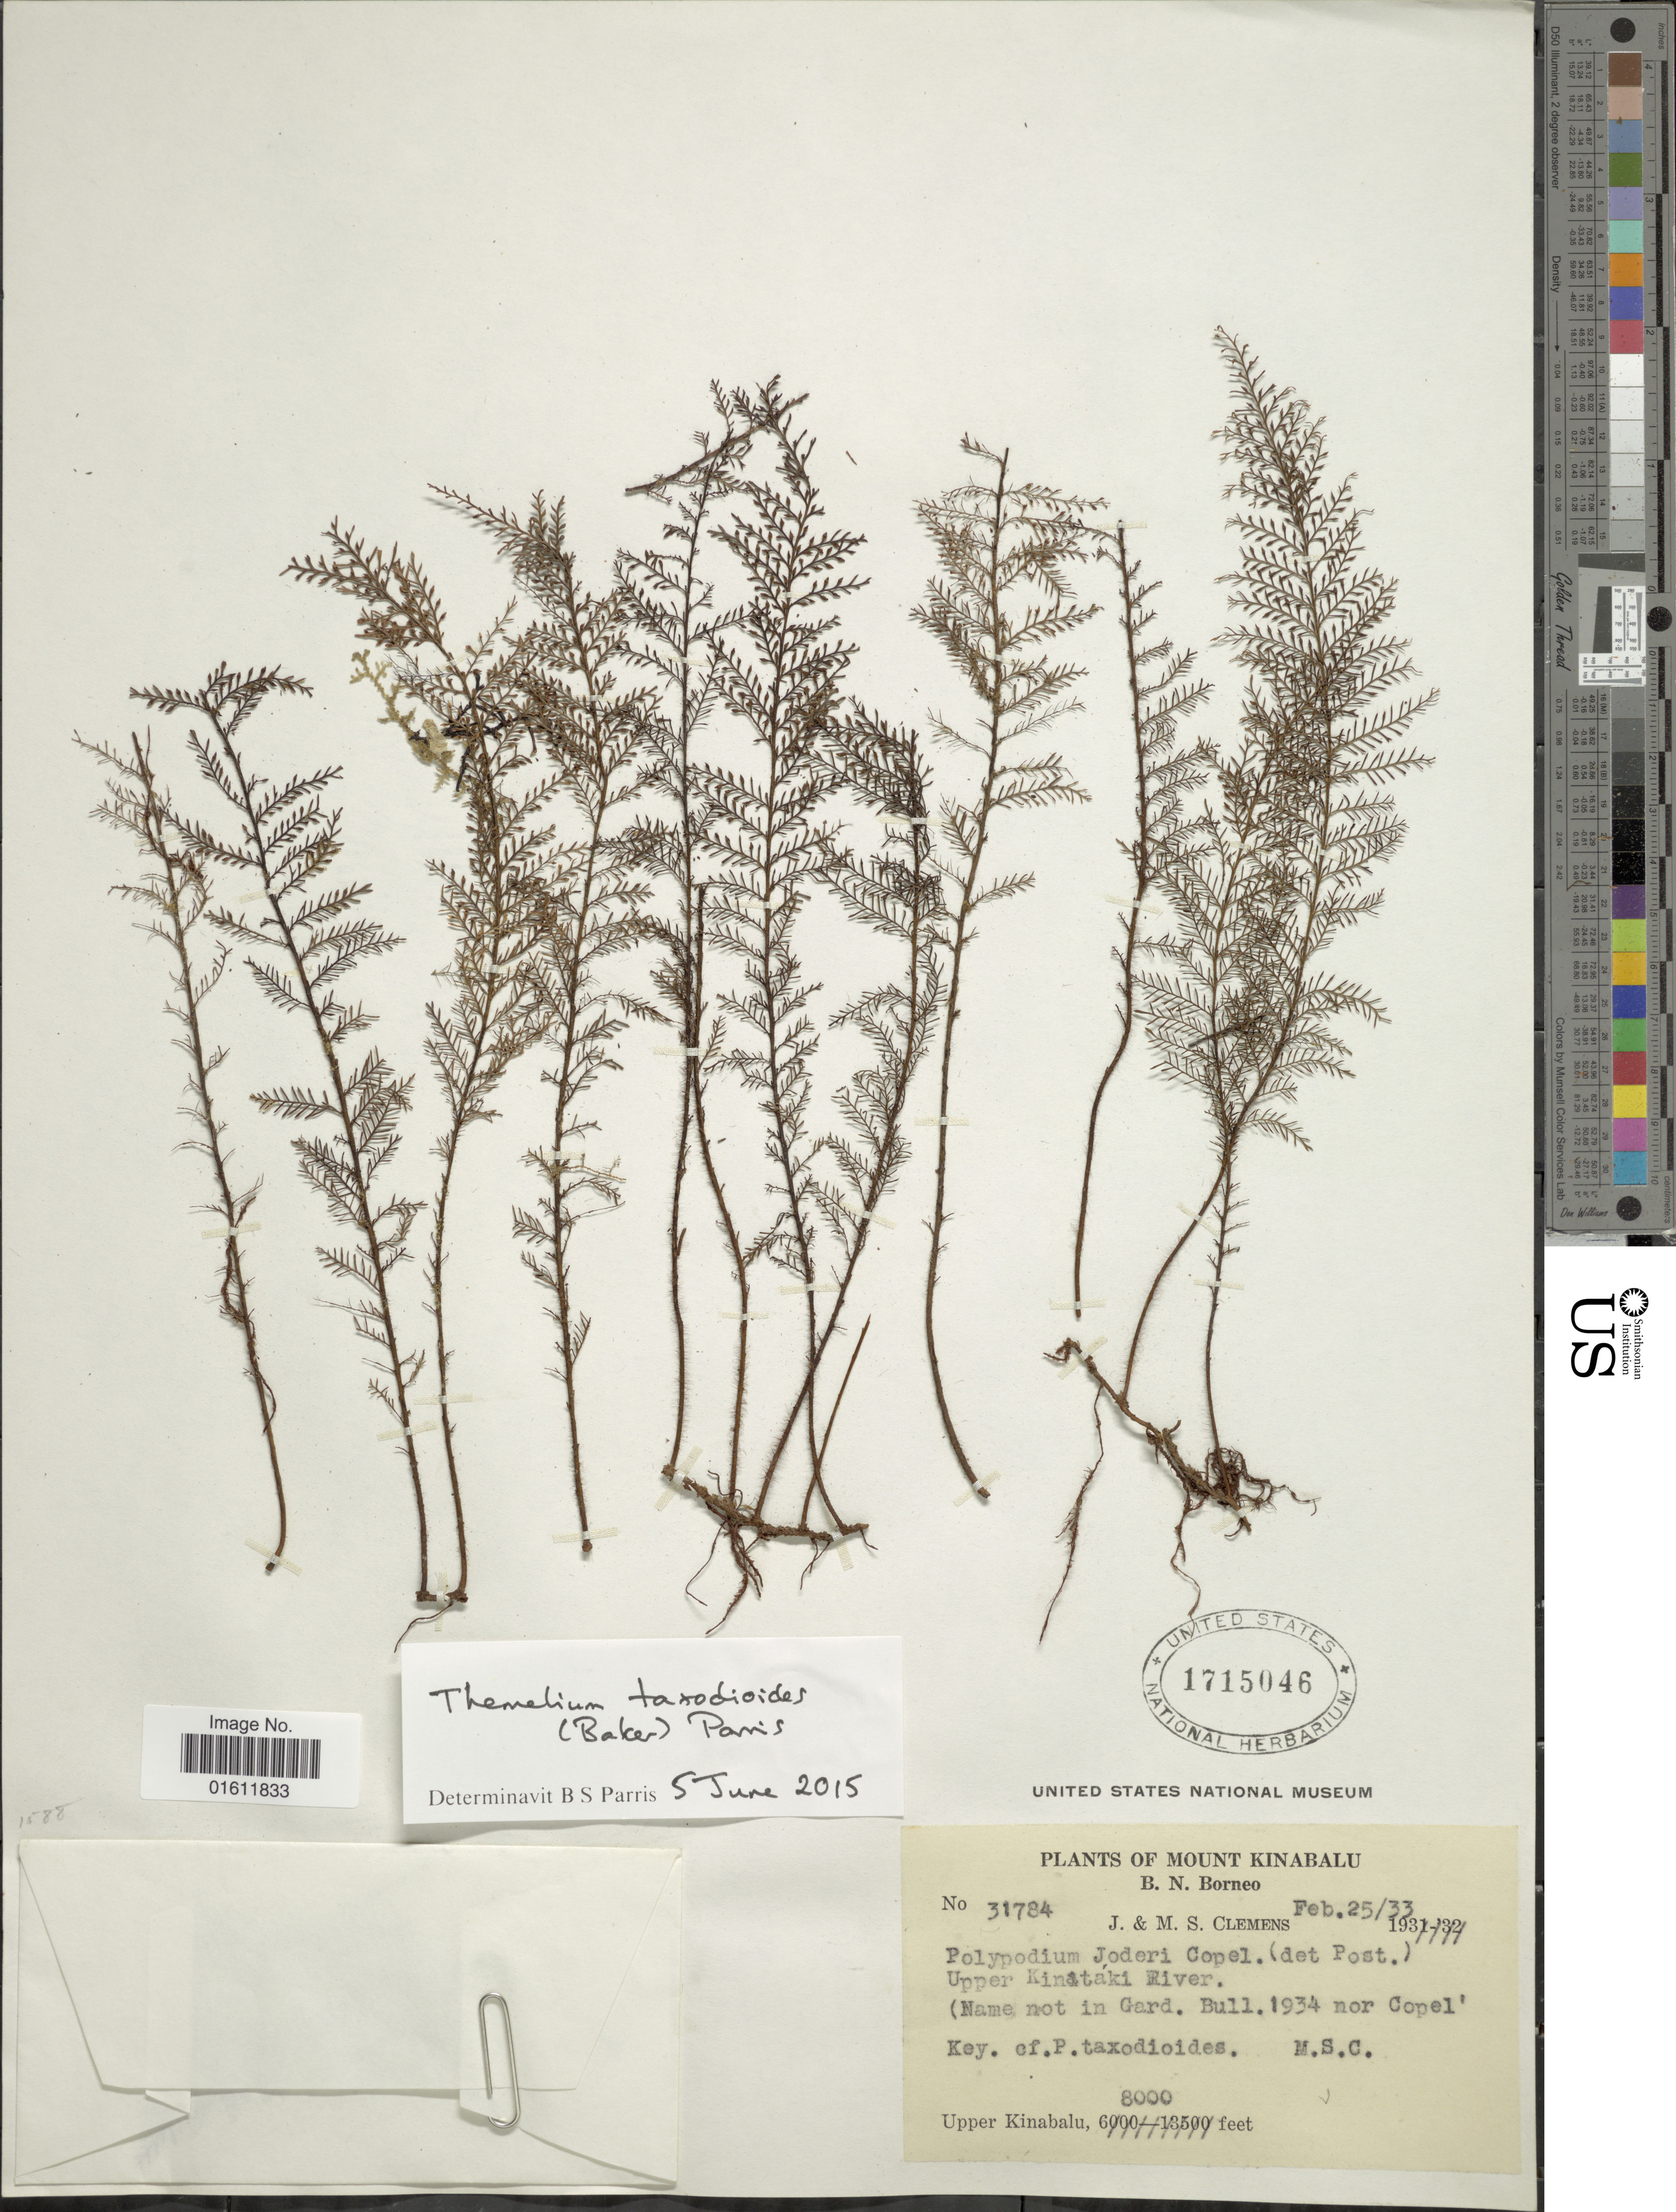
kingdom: Plantae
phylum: Tracheophyta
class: Polypodiopsida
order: Polypodiales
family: Polypodiaceae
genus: Themelium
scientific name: Themelium taxodioides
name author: (Baker) Parris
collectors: J. Clemens & M. S. Clemens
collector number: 31784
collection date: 1933-02-25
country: Malaysia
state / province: Sabah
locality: Mount Kinabalu, B. N. Borneo, upper Kinitaki River.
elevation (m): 2438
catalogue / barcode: US 1715046